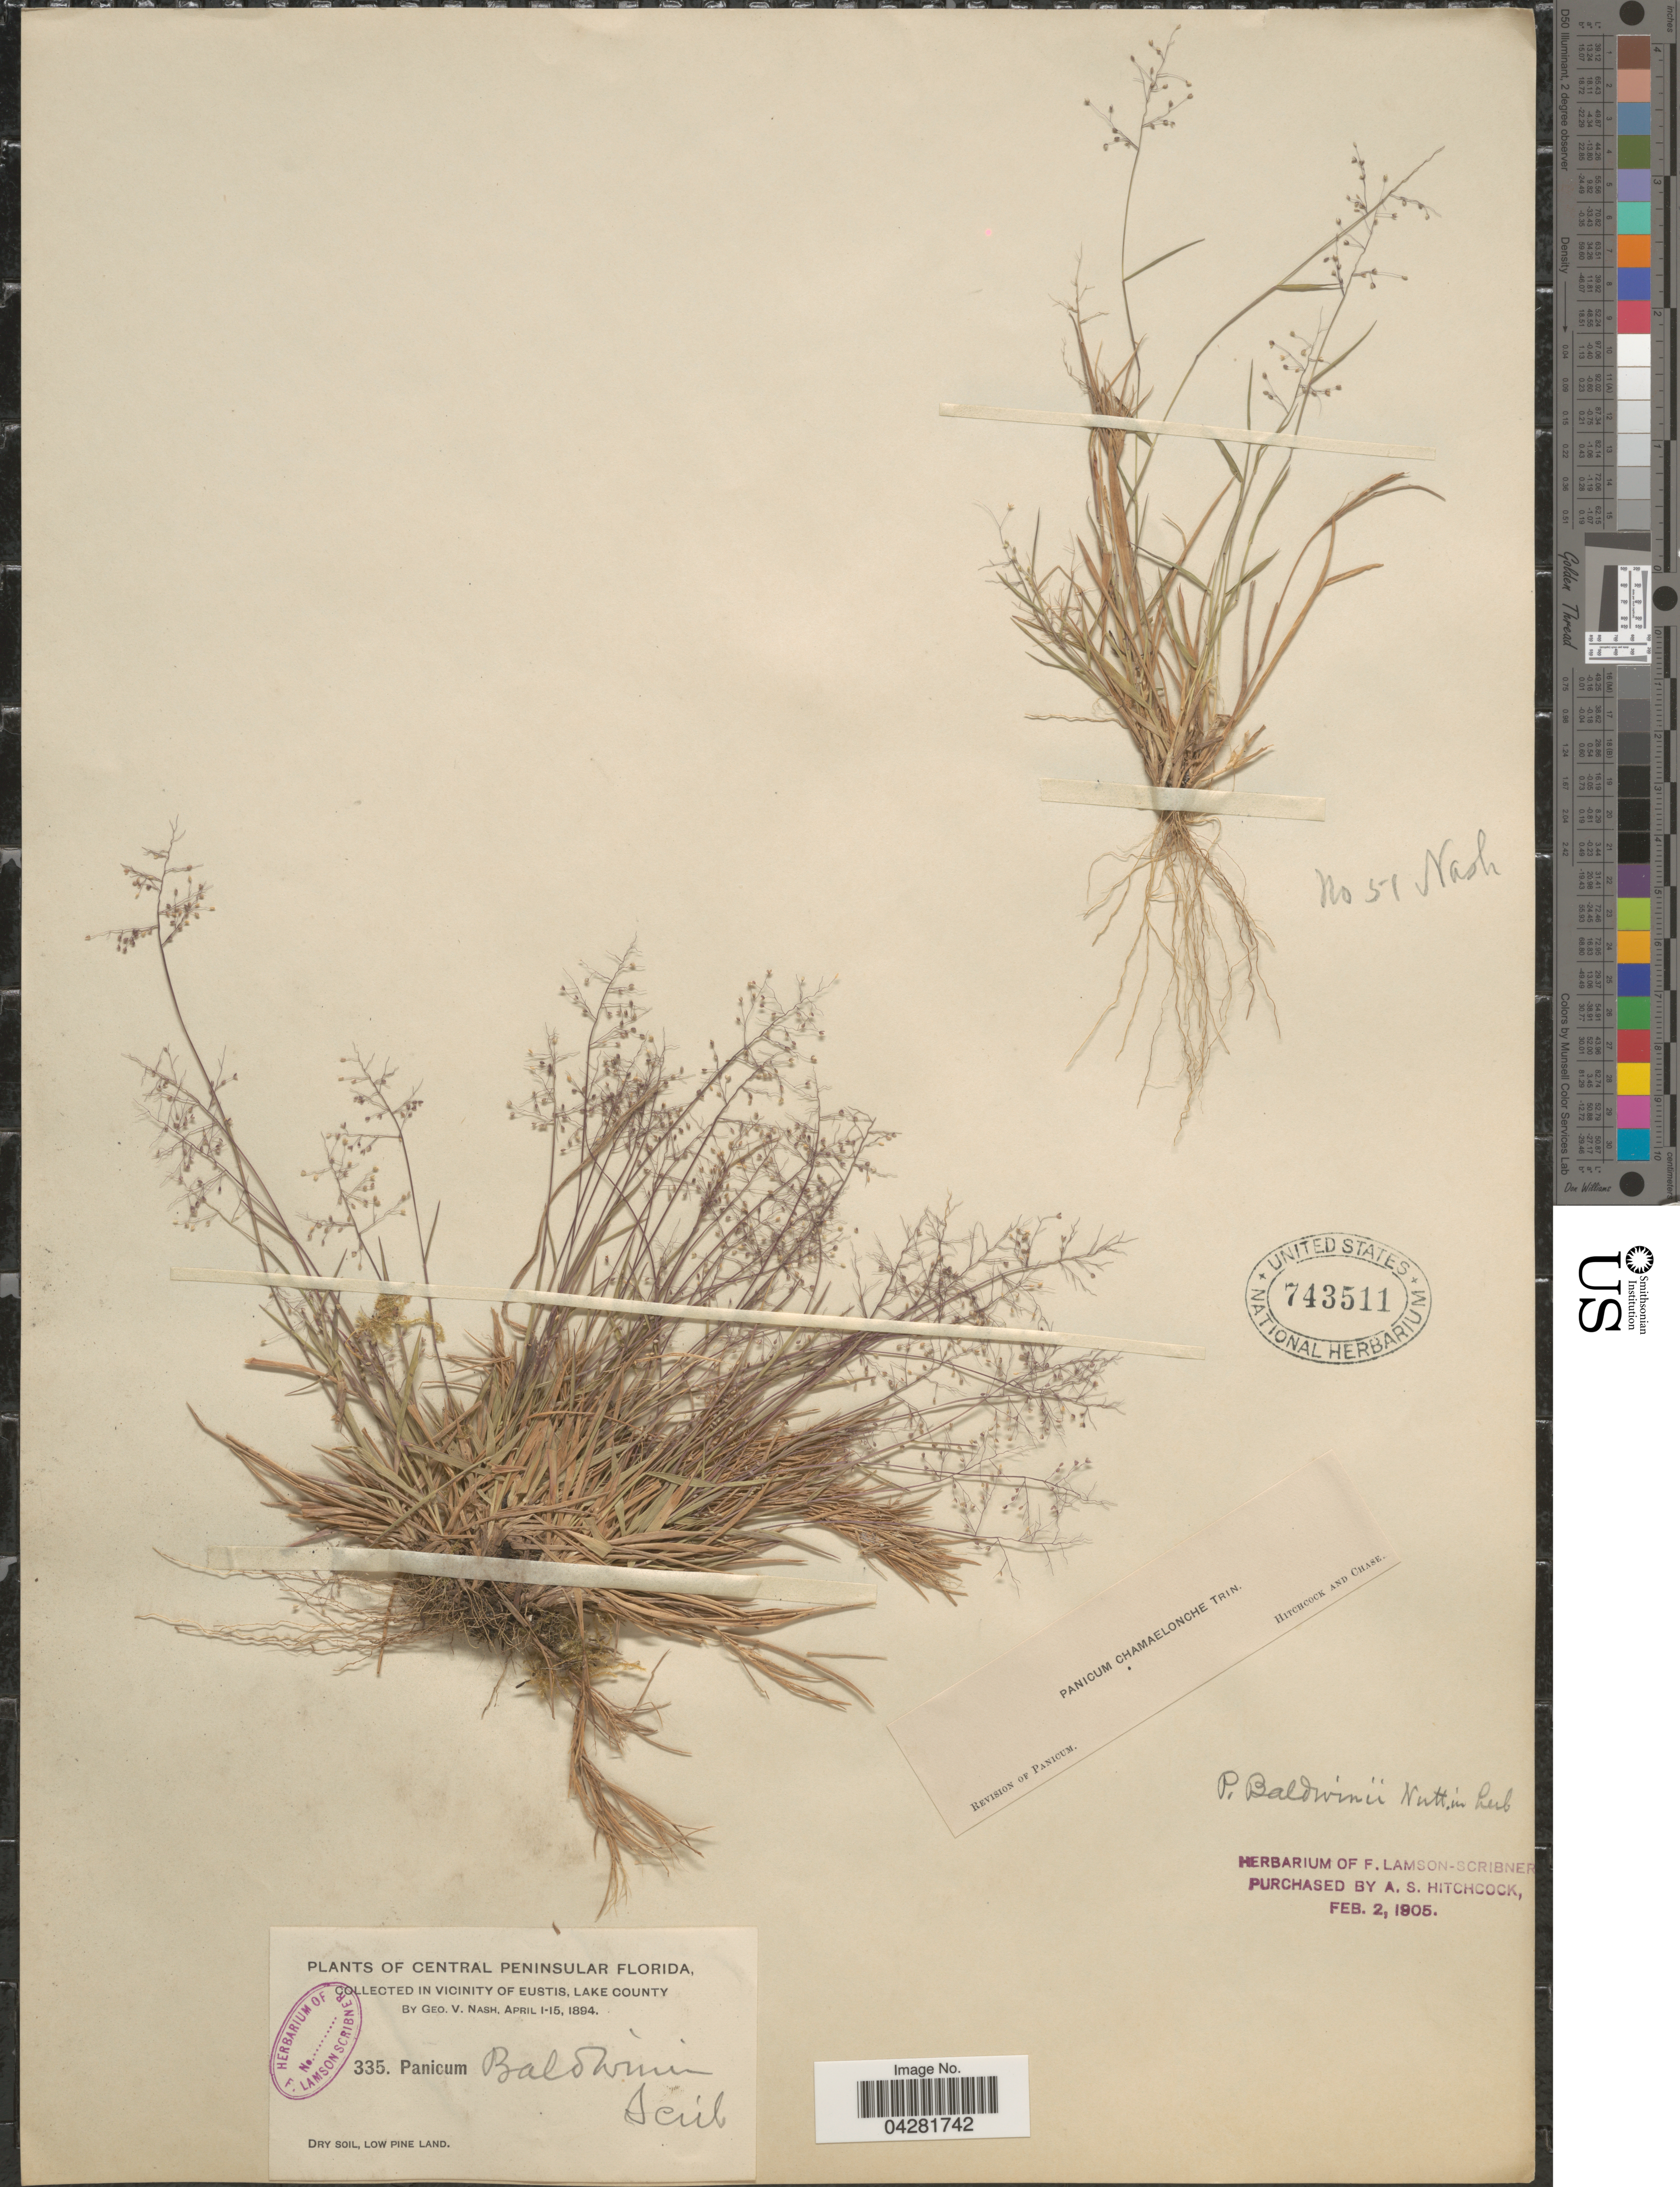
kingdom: Plantae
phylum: Tracheophyta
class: Liliopsida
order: Poales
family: Poaceae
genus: Dichanthelium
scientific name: Dichanthelium ensifolium var. ensifolium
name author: (Baldwin ex Elliot) Gould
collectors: G. V. Nash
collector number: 335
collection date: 1894-04-01/1894-04-15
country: United States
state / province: Florida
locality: Central Peninsular Florida, in vicinity of Eustis, Lake County.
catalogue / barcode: US 743511